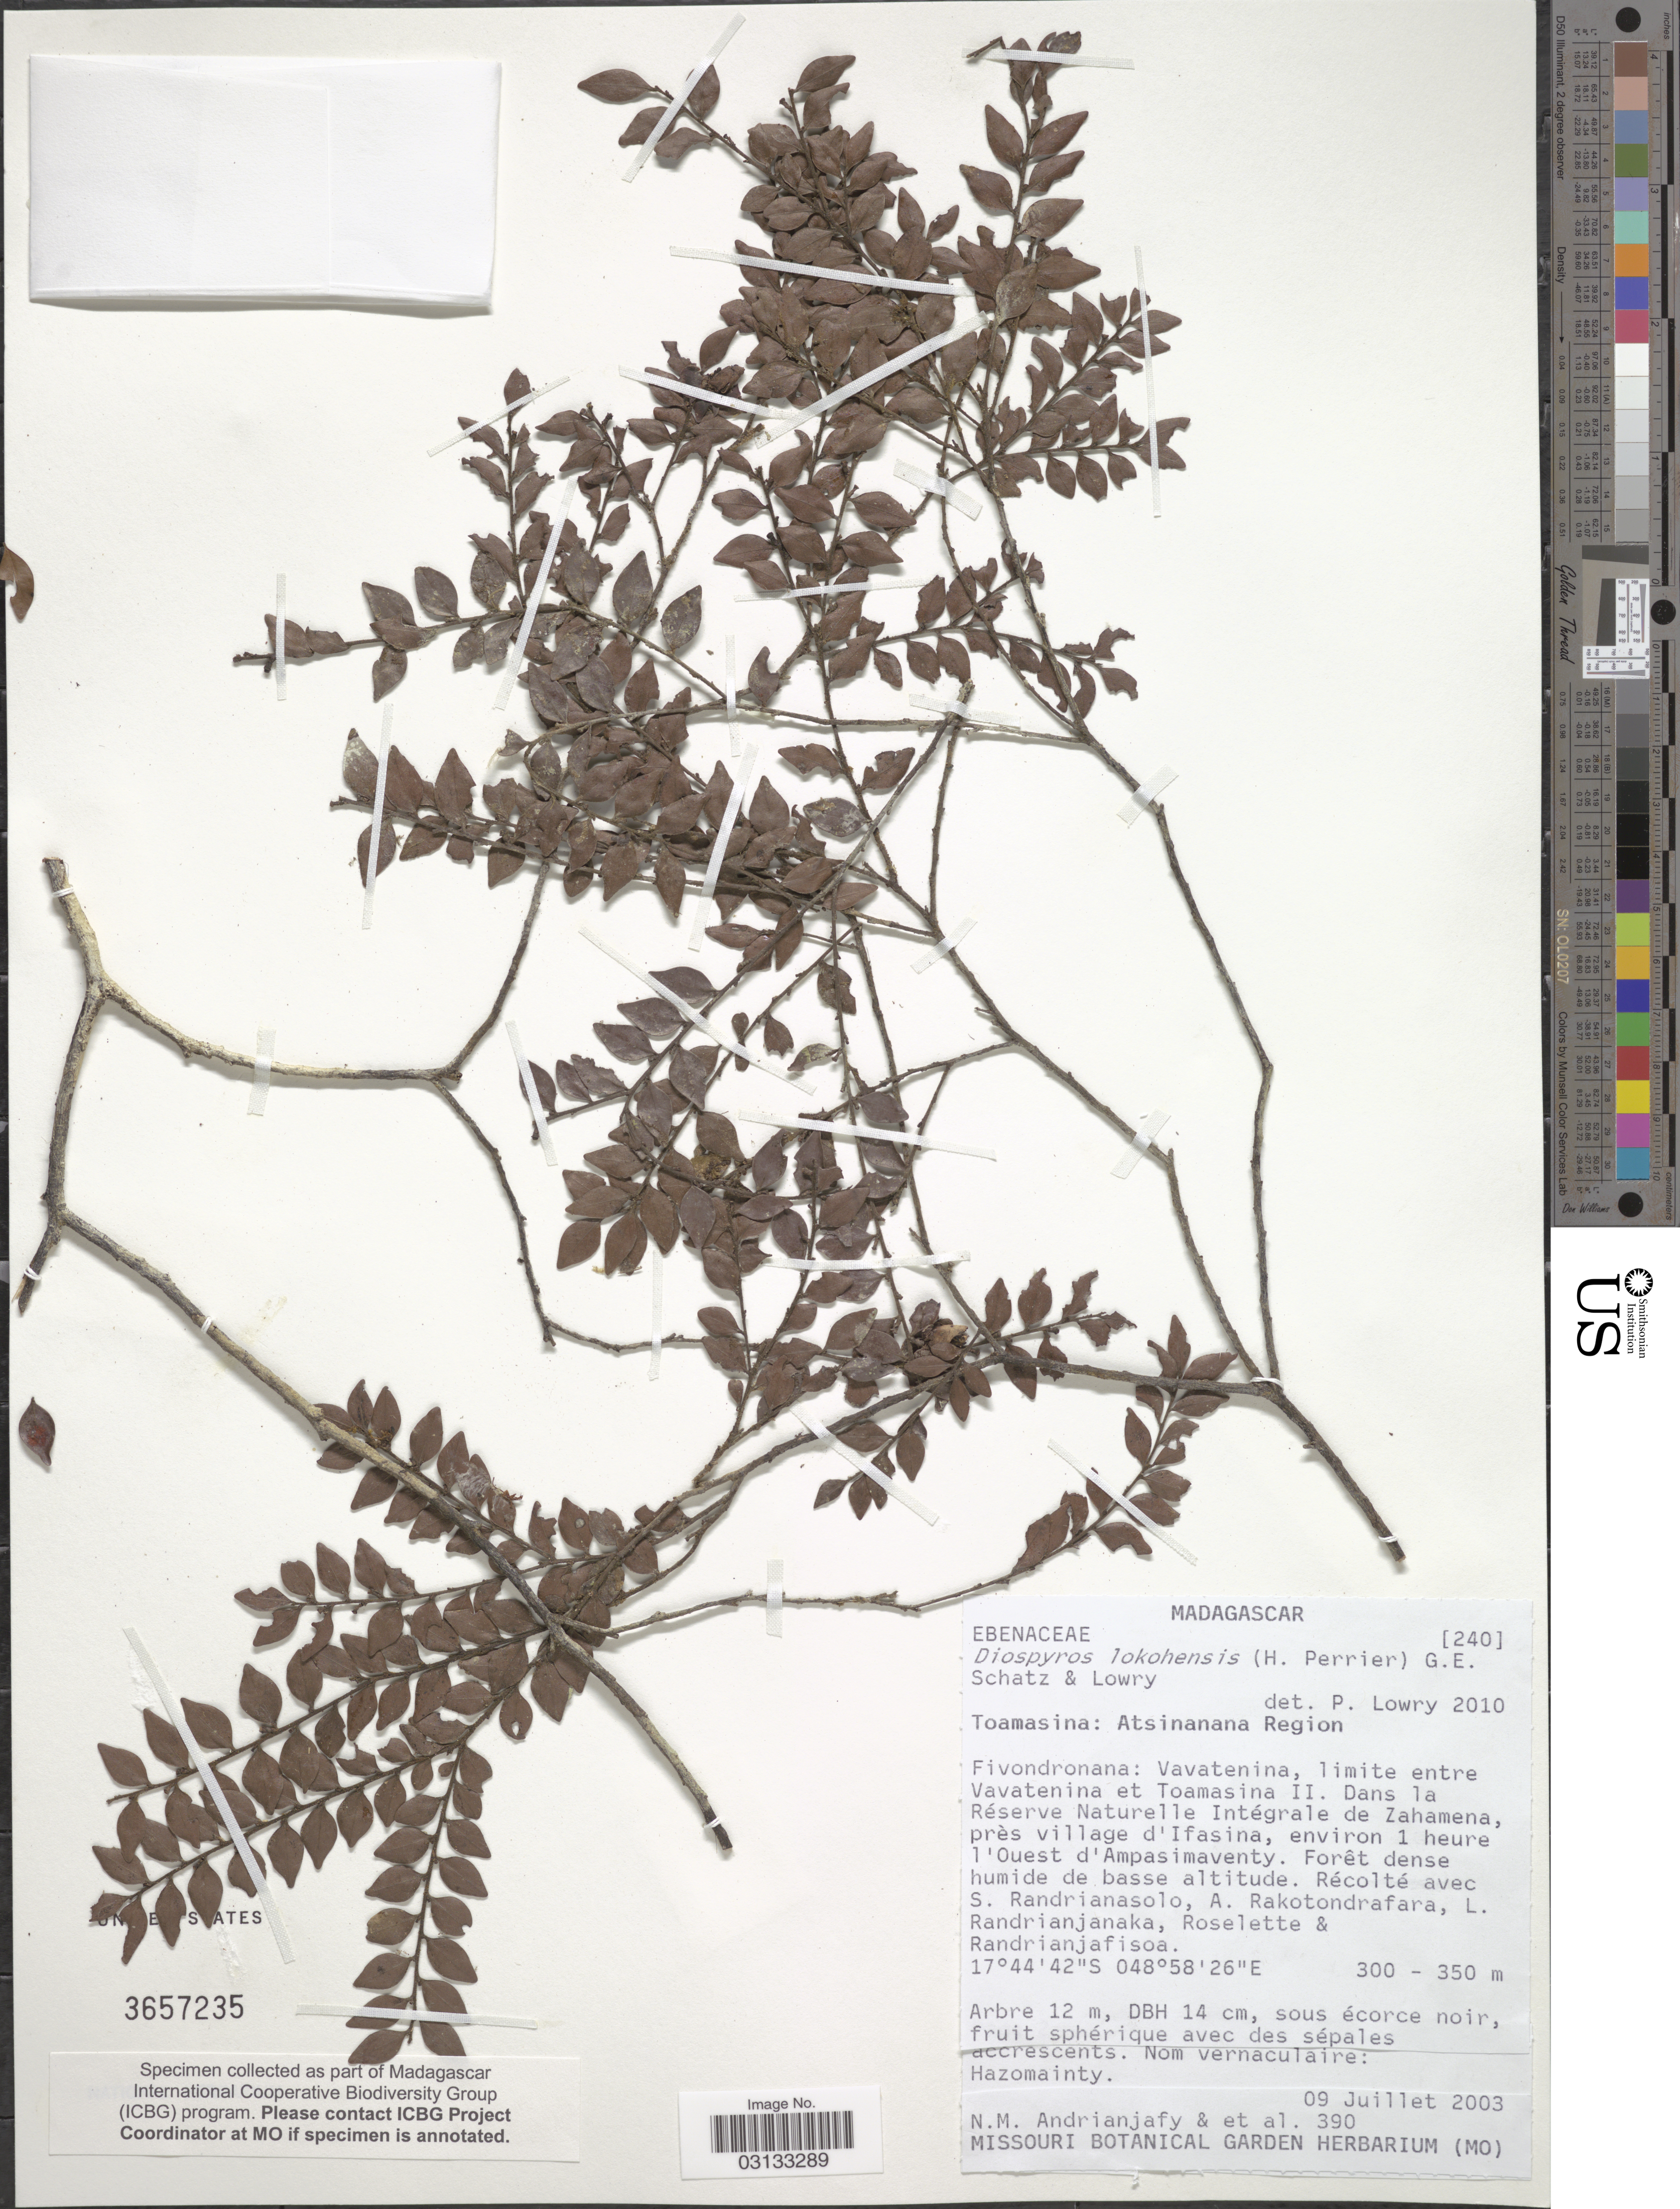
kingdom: Plantae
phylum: Tracheophyta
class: Magnoliopsida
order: Ericales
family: Ebenaceae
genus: Diospyros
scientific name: Diospyros lokohensis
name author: (H. Perrier) G.E. Schatz & Lowry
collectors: N. M. Andrianjafy, S. Randrianasolo, A. Rakotondrafara, L. Randrianjanaka & et al.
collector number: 390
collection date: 2003-07-09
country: Madagascar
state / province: Atsinanana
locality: Antsinanana Region. Fivondronana: Vavatenina, limite entre Vavatenina et Toamasina II. Dans la Réserve Naturelle Intégrale de Zahamena, près village d'Ifasina, environ 1 heure l'Ouest d'Ampasimaventy.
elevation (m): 300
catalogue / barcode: US 3657235